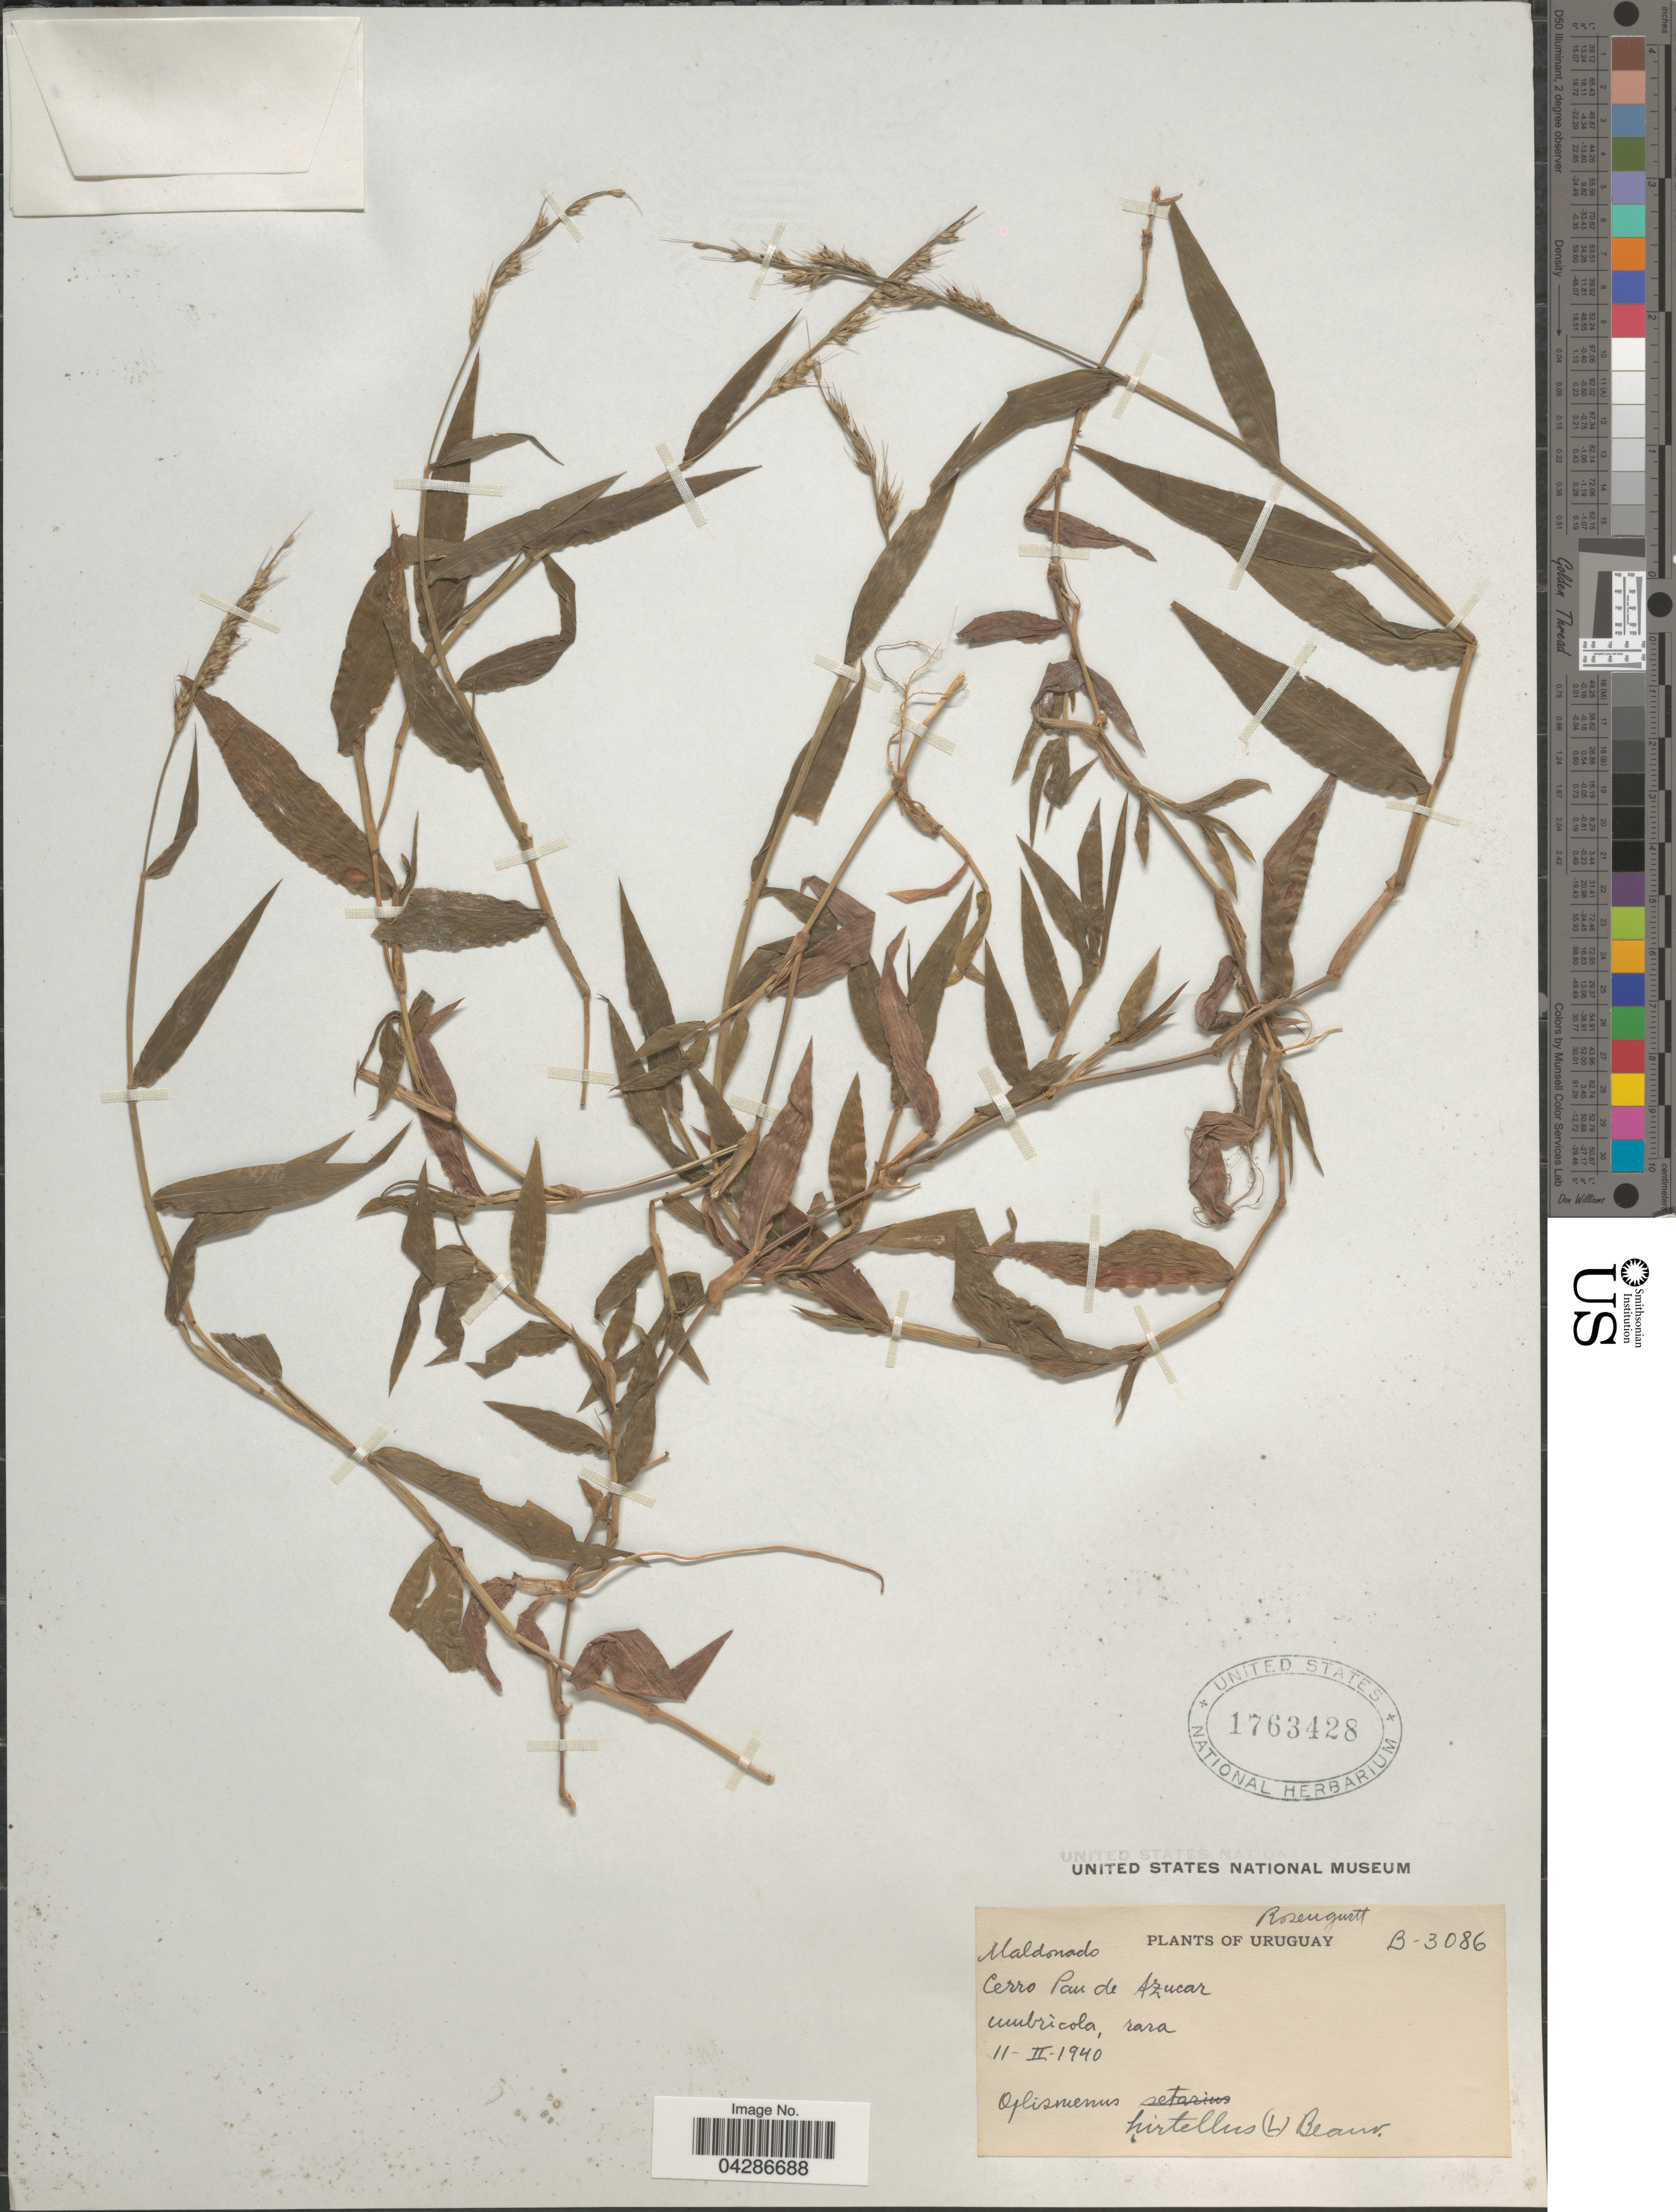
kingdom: Plantae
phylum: Tracheophyta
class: Liliopsida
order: Poales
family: Poaceae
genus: Oplismenus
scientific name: Oplismenus hirtellus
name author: (L.) P. Beauv.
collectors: Rosengurtt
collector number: B-3086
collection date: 1940-02-11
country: Uruguay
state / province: Maldonado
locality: Cerro Pan de Azucar.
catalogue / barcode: US 1763428